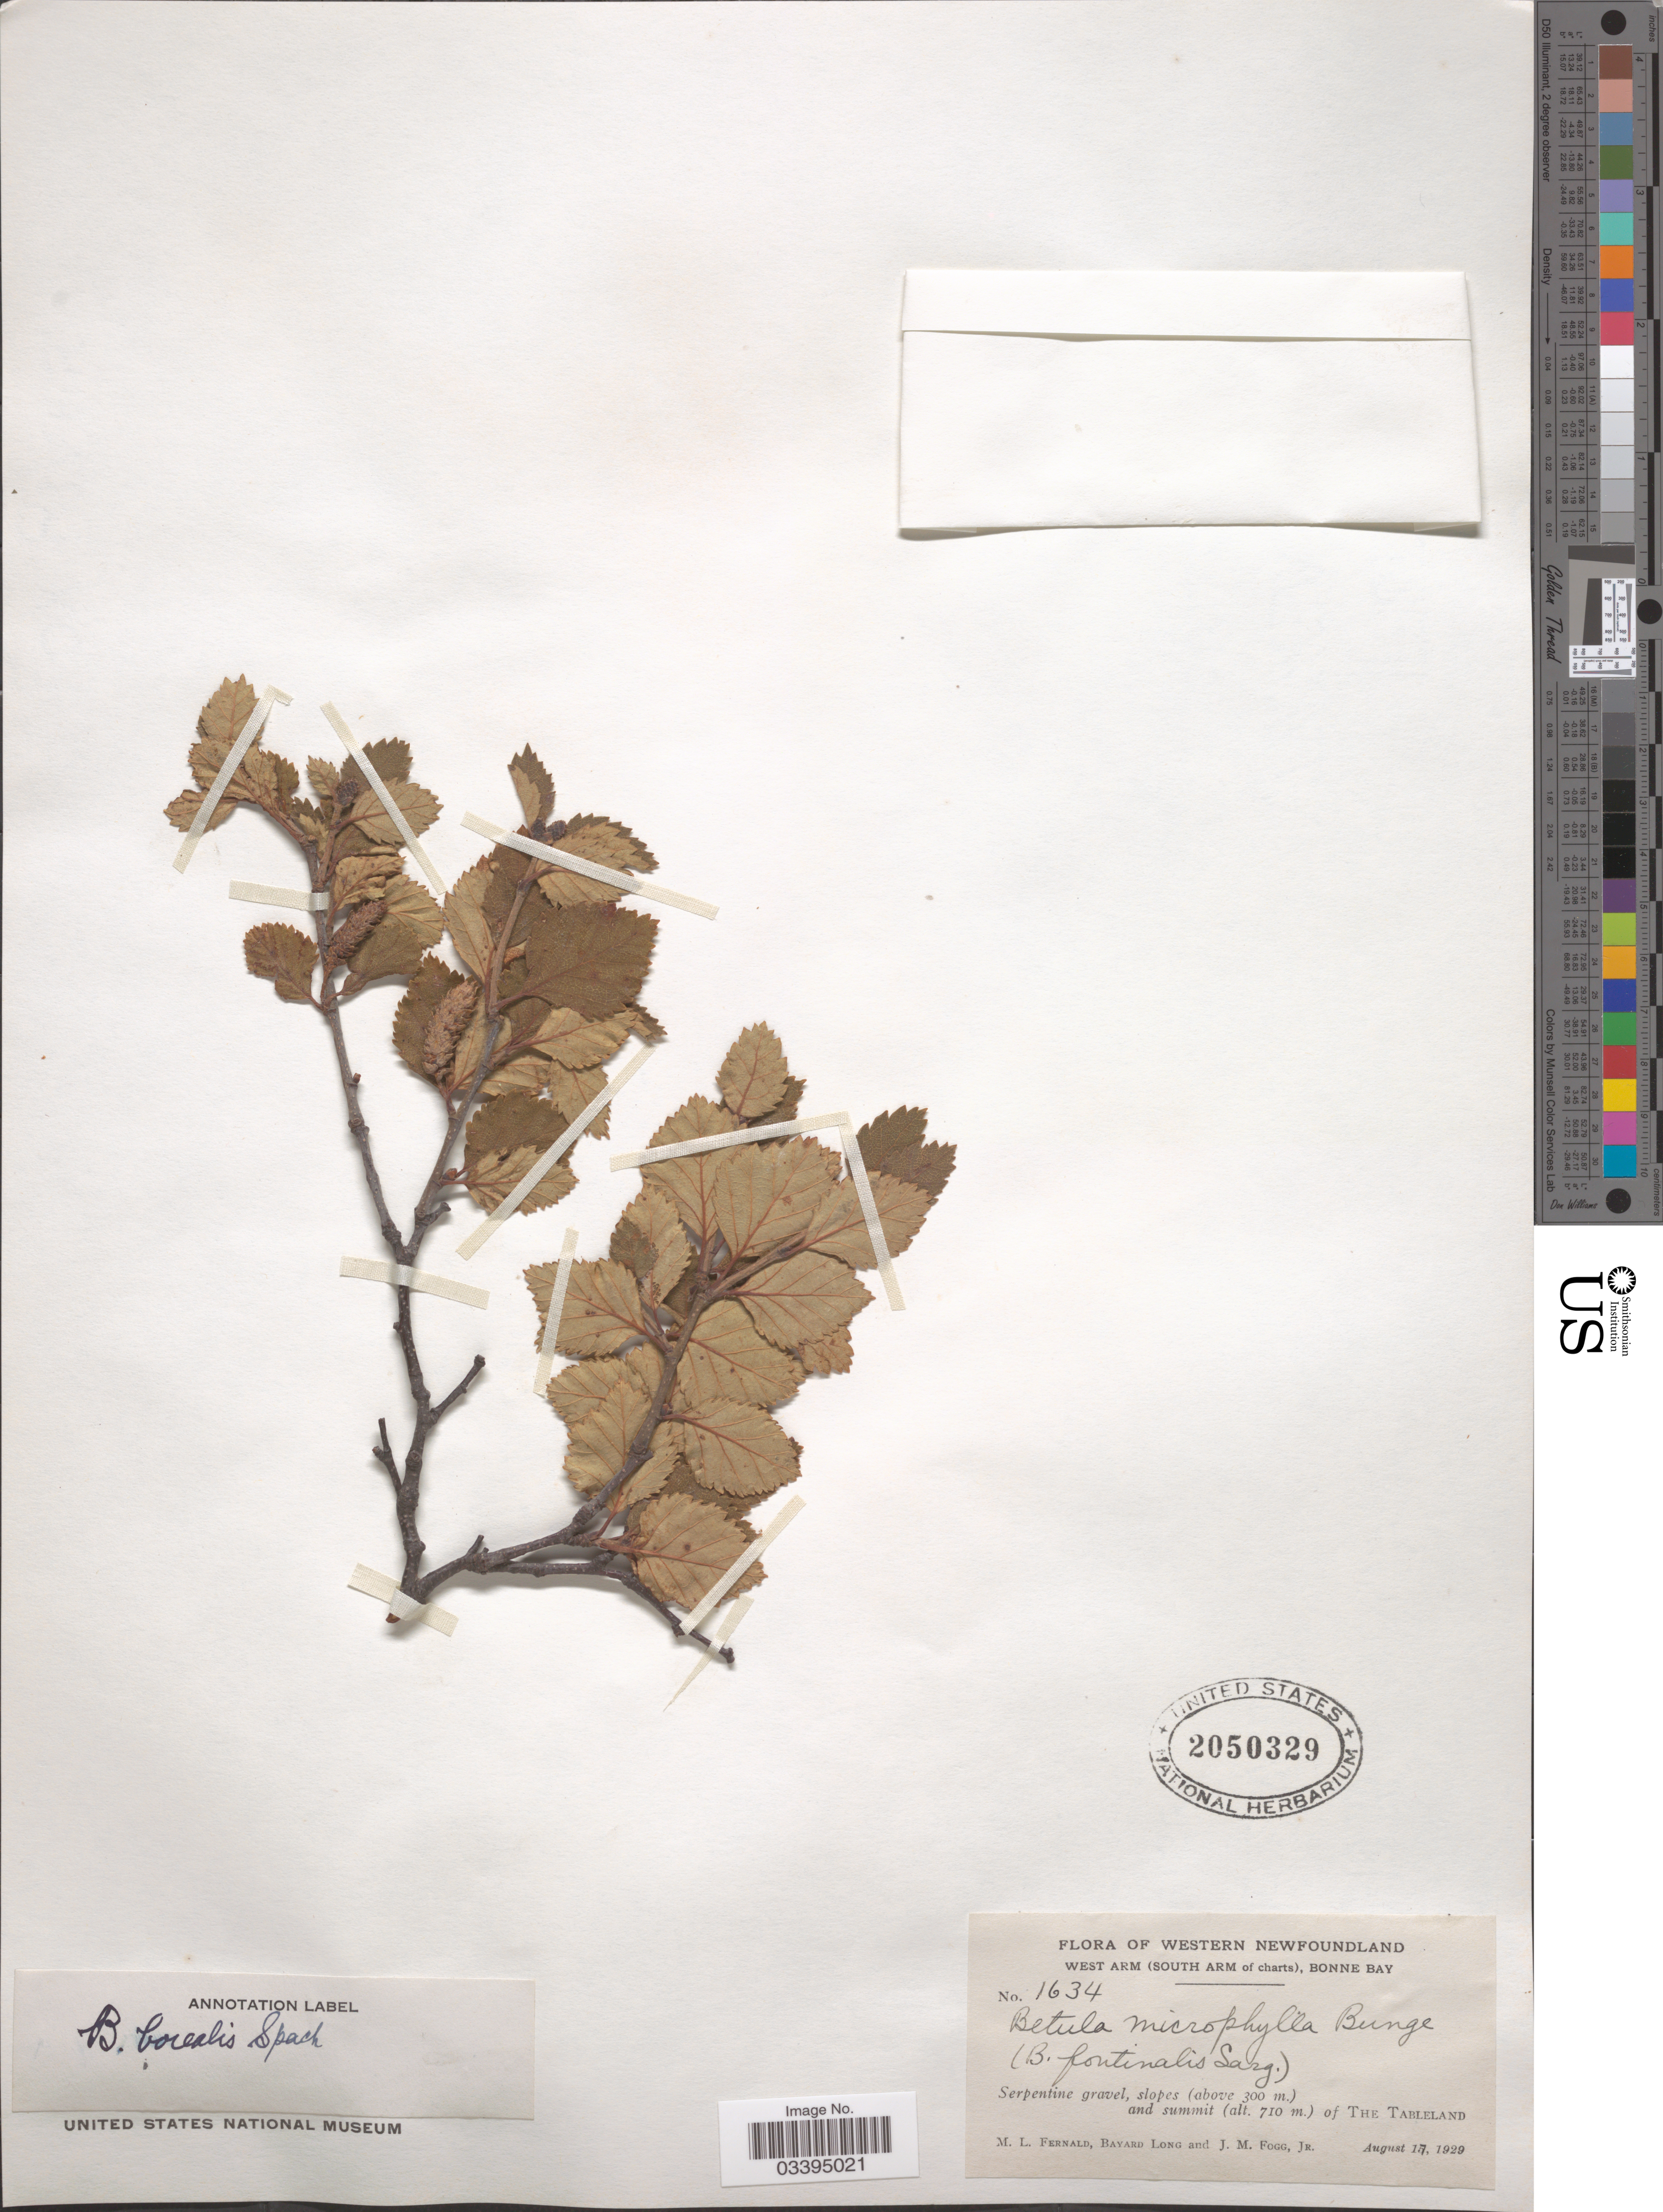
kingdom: Plantae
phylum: Tracheophyta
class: Magnoliopsida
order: Fagales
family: Betulaceae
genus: Betula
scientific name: Betula borealis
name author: Spach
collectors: M. L. Fernald, B. Long & J. Fogg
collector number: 1634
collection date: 1929-08-17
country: Canada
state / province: Newfoundland and Labrador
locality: Western Newfoundland. West Arm (South Arm of charts), Bonne Bay. Serpentine gravel, slopes (above 300 m.) and summit of The Tableland.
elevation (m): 710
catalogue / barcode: US 2050329